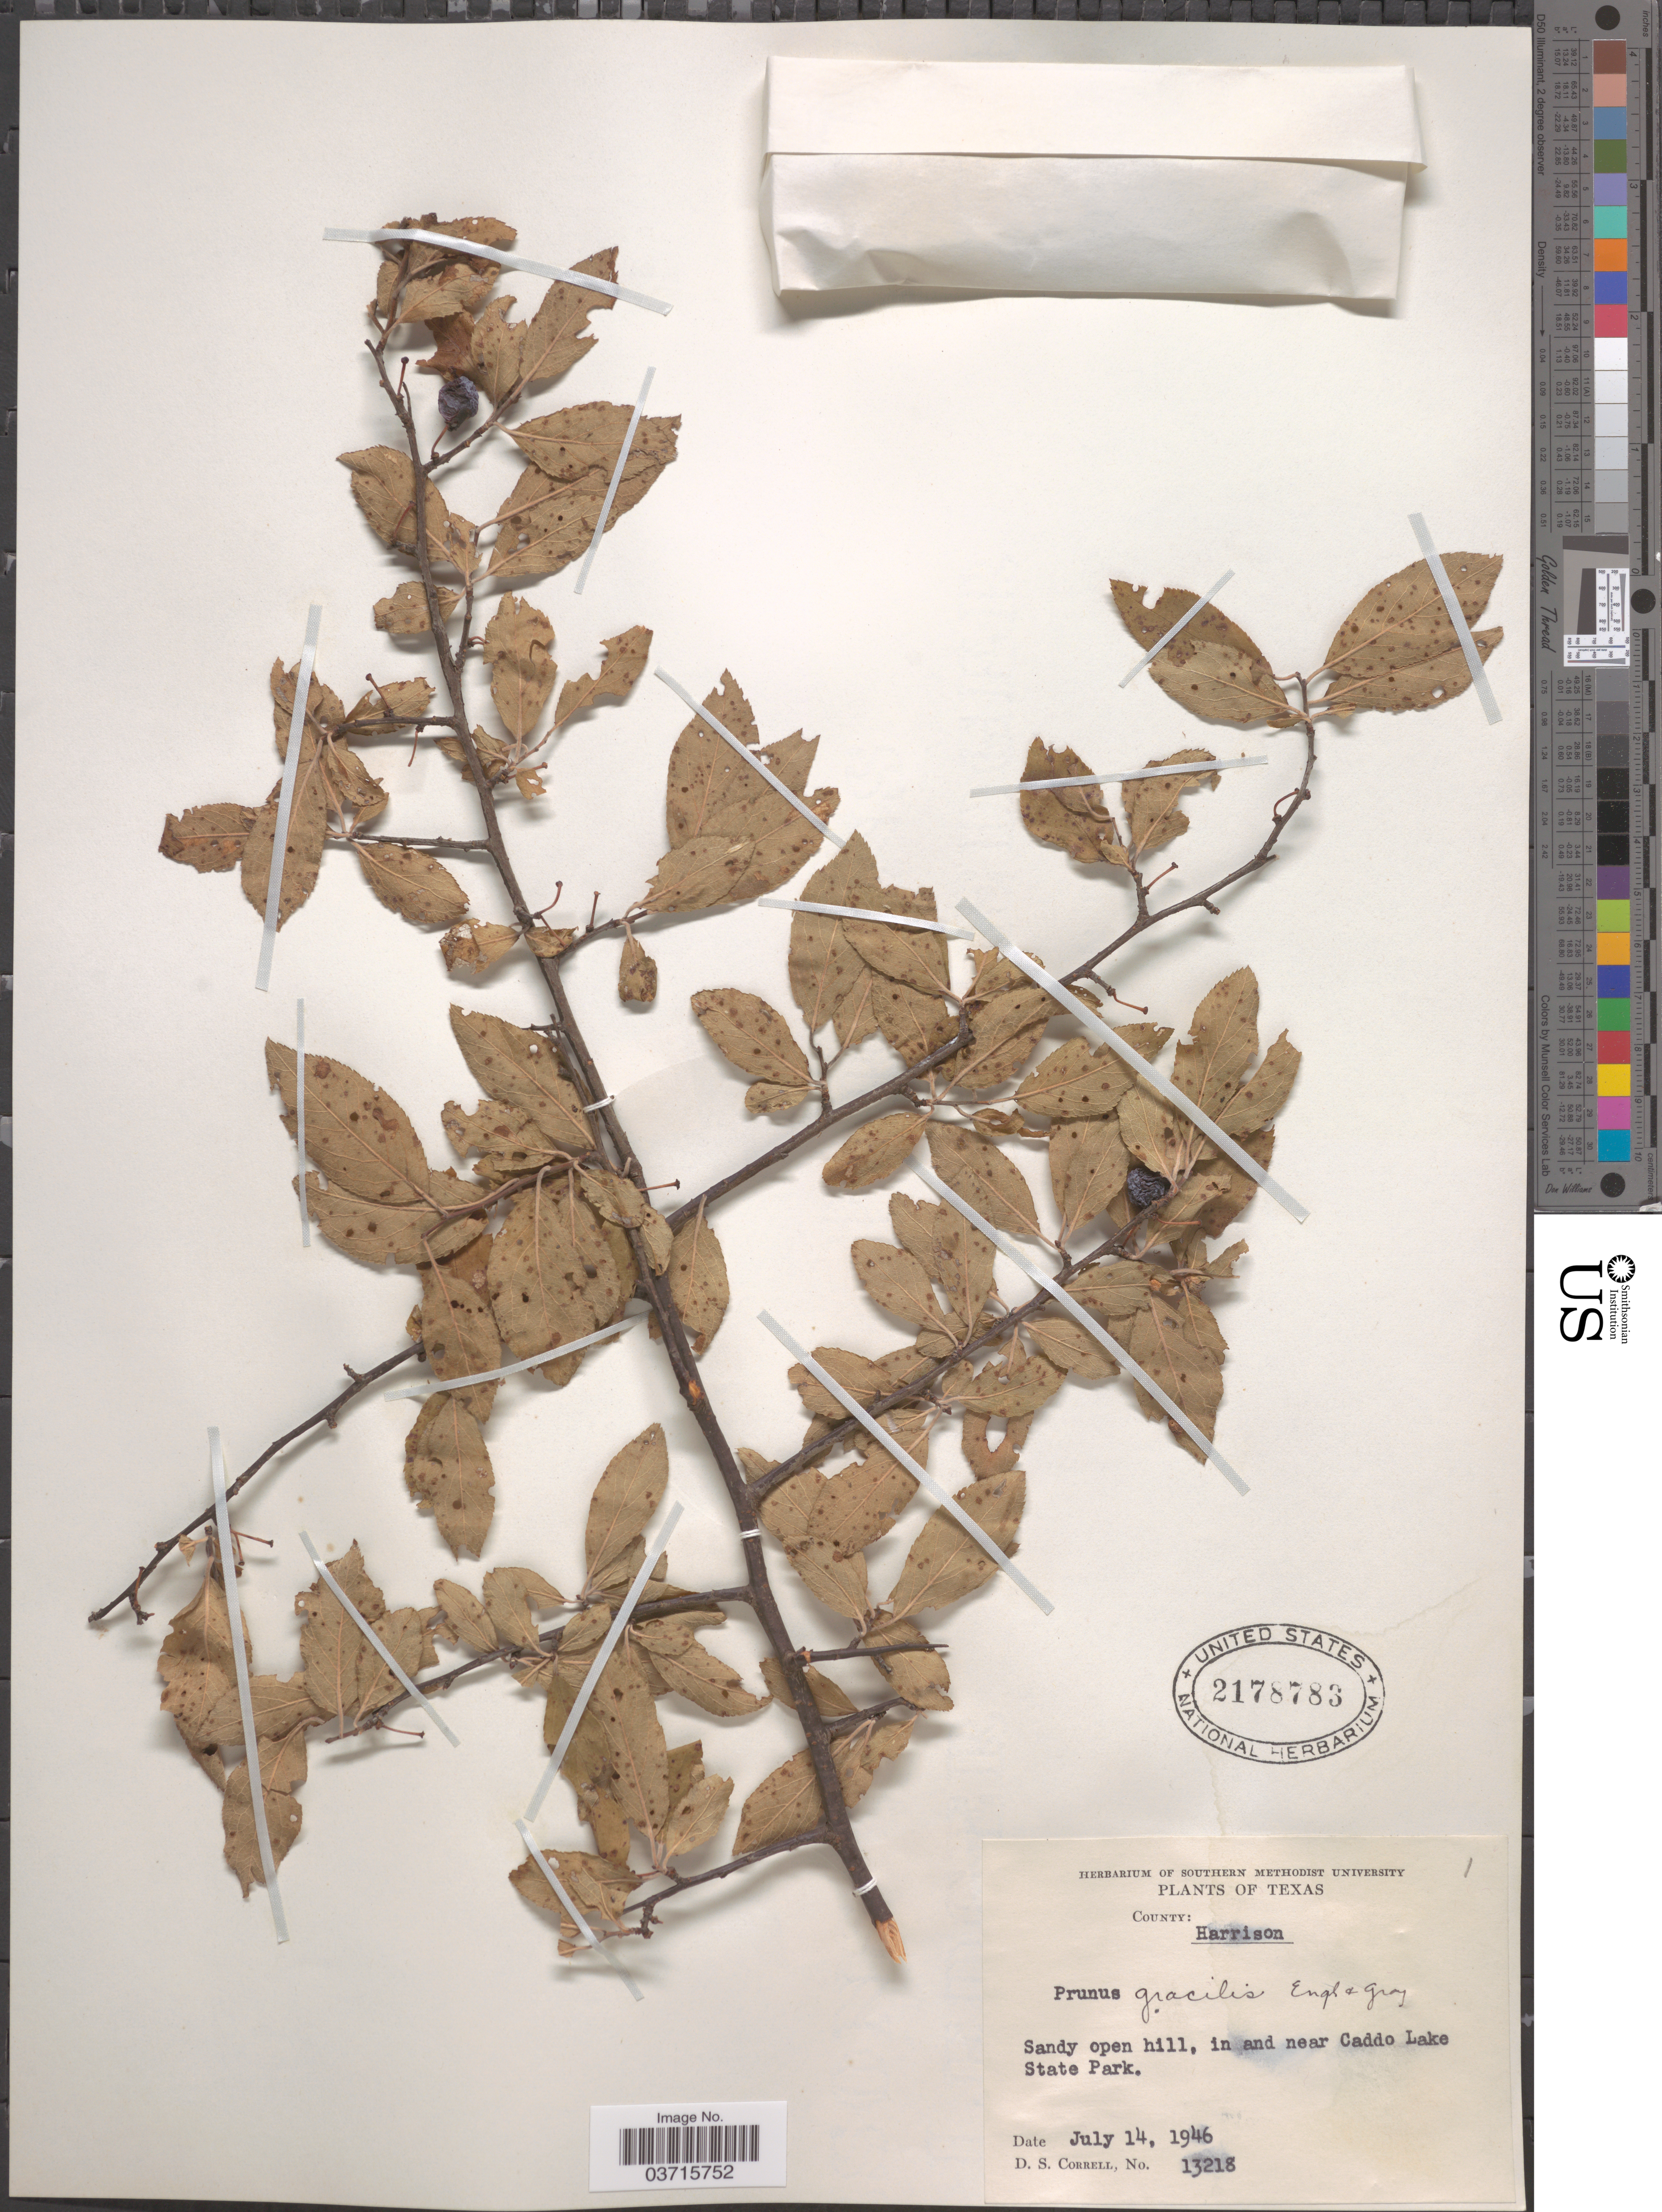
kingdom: Plantae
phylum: Tracheophyta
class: Magnoliopsida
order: Rosales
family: Rosaceae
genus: Prunus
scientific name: Prunus gracilis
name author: Engelm. & A. Gray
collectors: D. S. Correll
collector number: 13218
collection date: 1946-07-14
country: United States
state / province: Texas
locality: County: Harrison. Sandy open hill, in and near Caddo Lake State Park.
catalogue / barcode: US 2178783